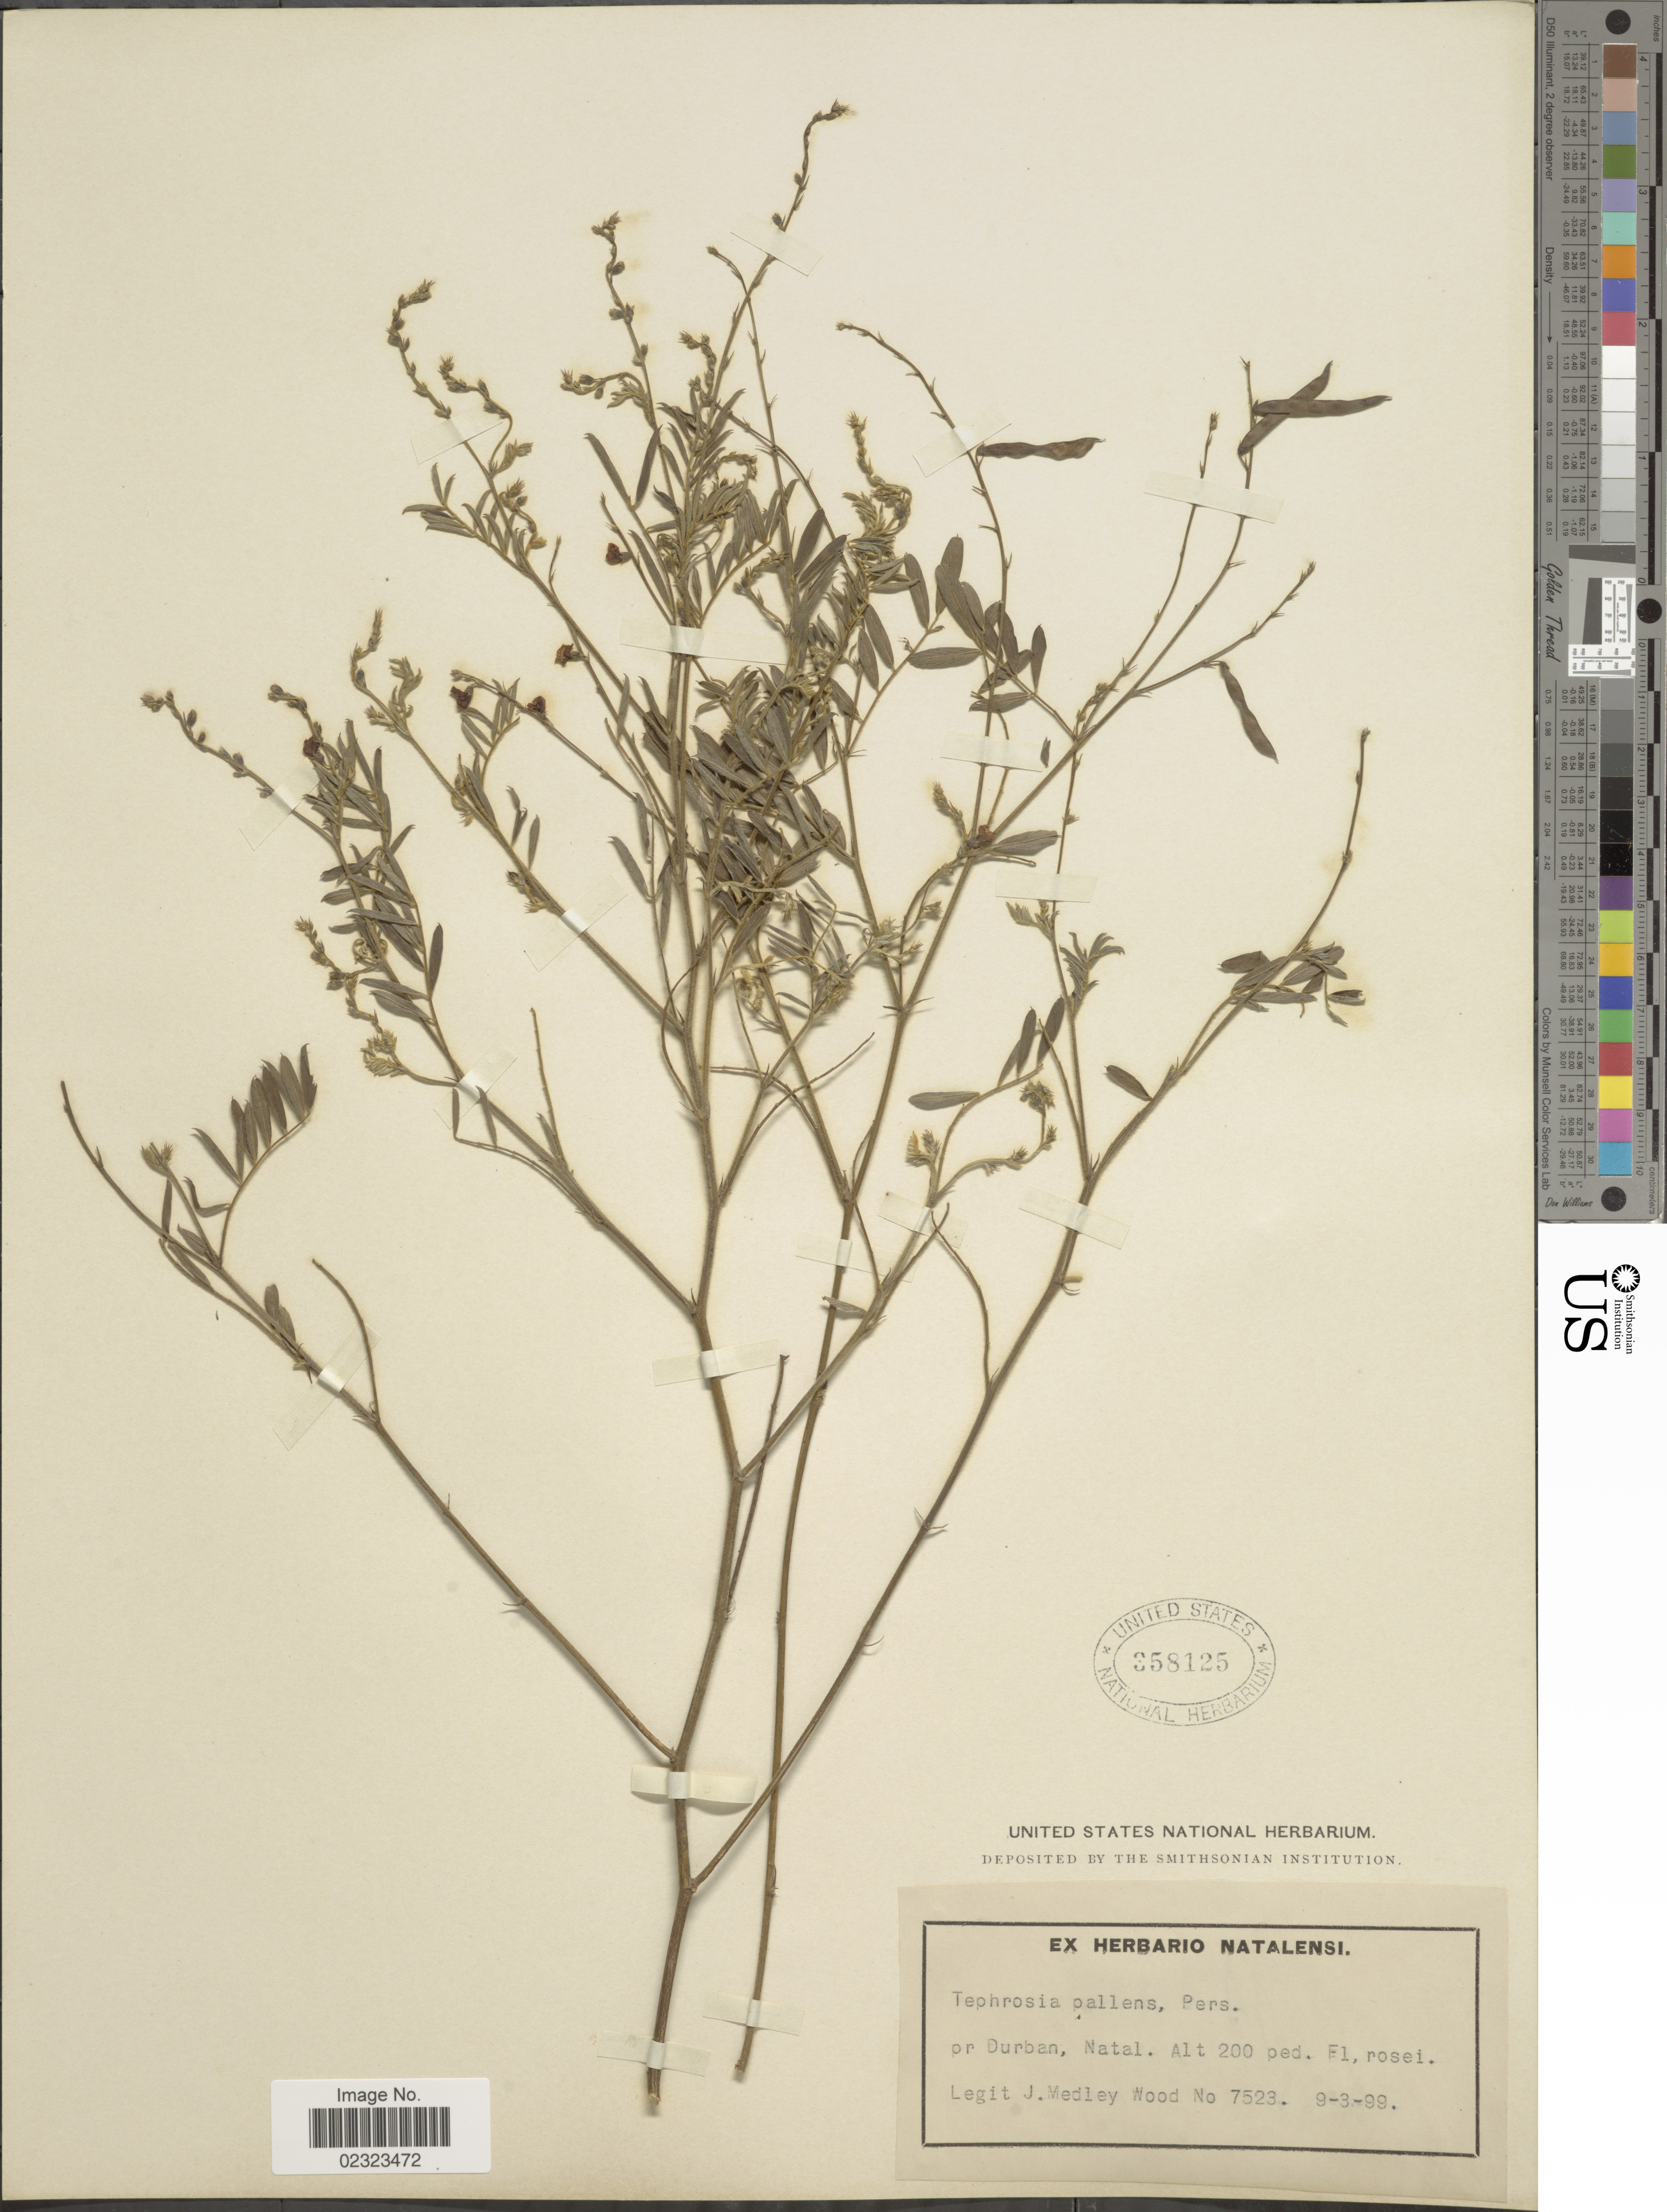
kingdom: Plantae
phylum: Tracheophyta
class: Magnoliopsida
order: Fabales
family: Fabaceae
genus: Tephrosia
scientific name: Tephrosia coronilloides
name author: Welw. ex Baker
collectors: J. Medley Wood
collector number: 7523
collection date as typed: Transcribed d/m/y: 9/3/99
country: South Africa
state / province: KwaZulu-Natal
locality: Pr Durban, Natal.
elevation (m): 61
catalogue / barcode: US 358125